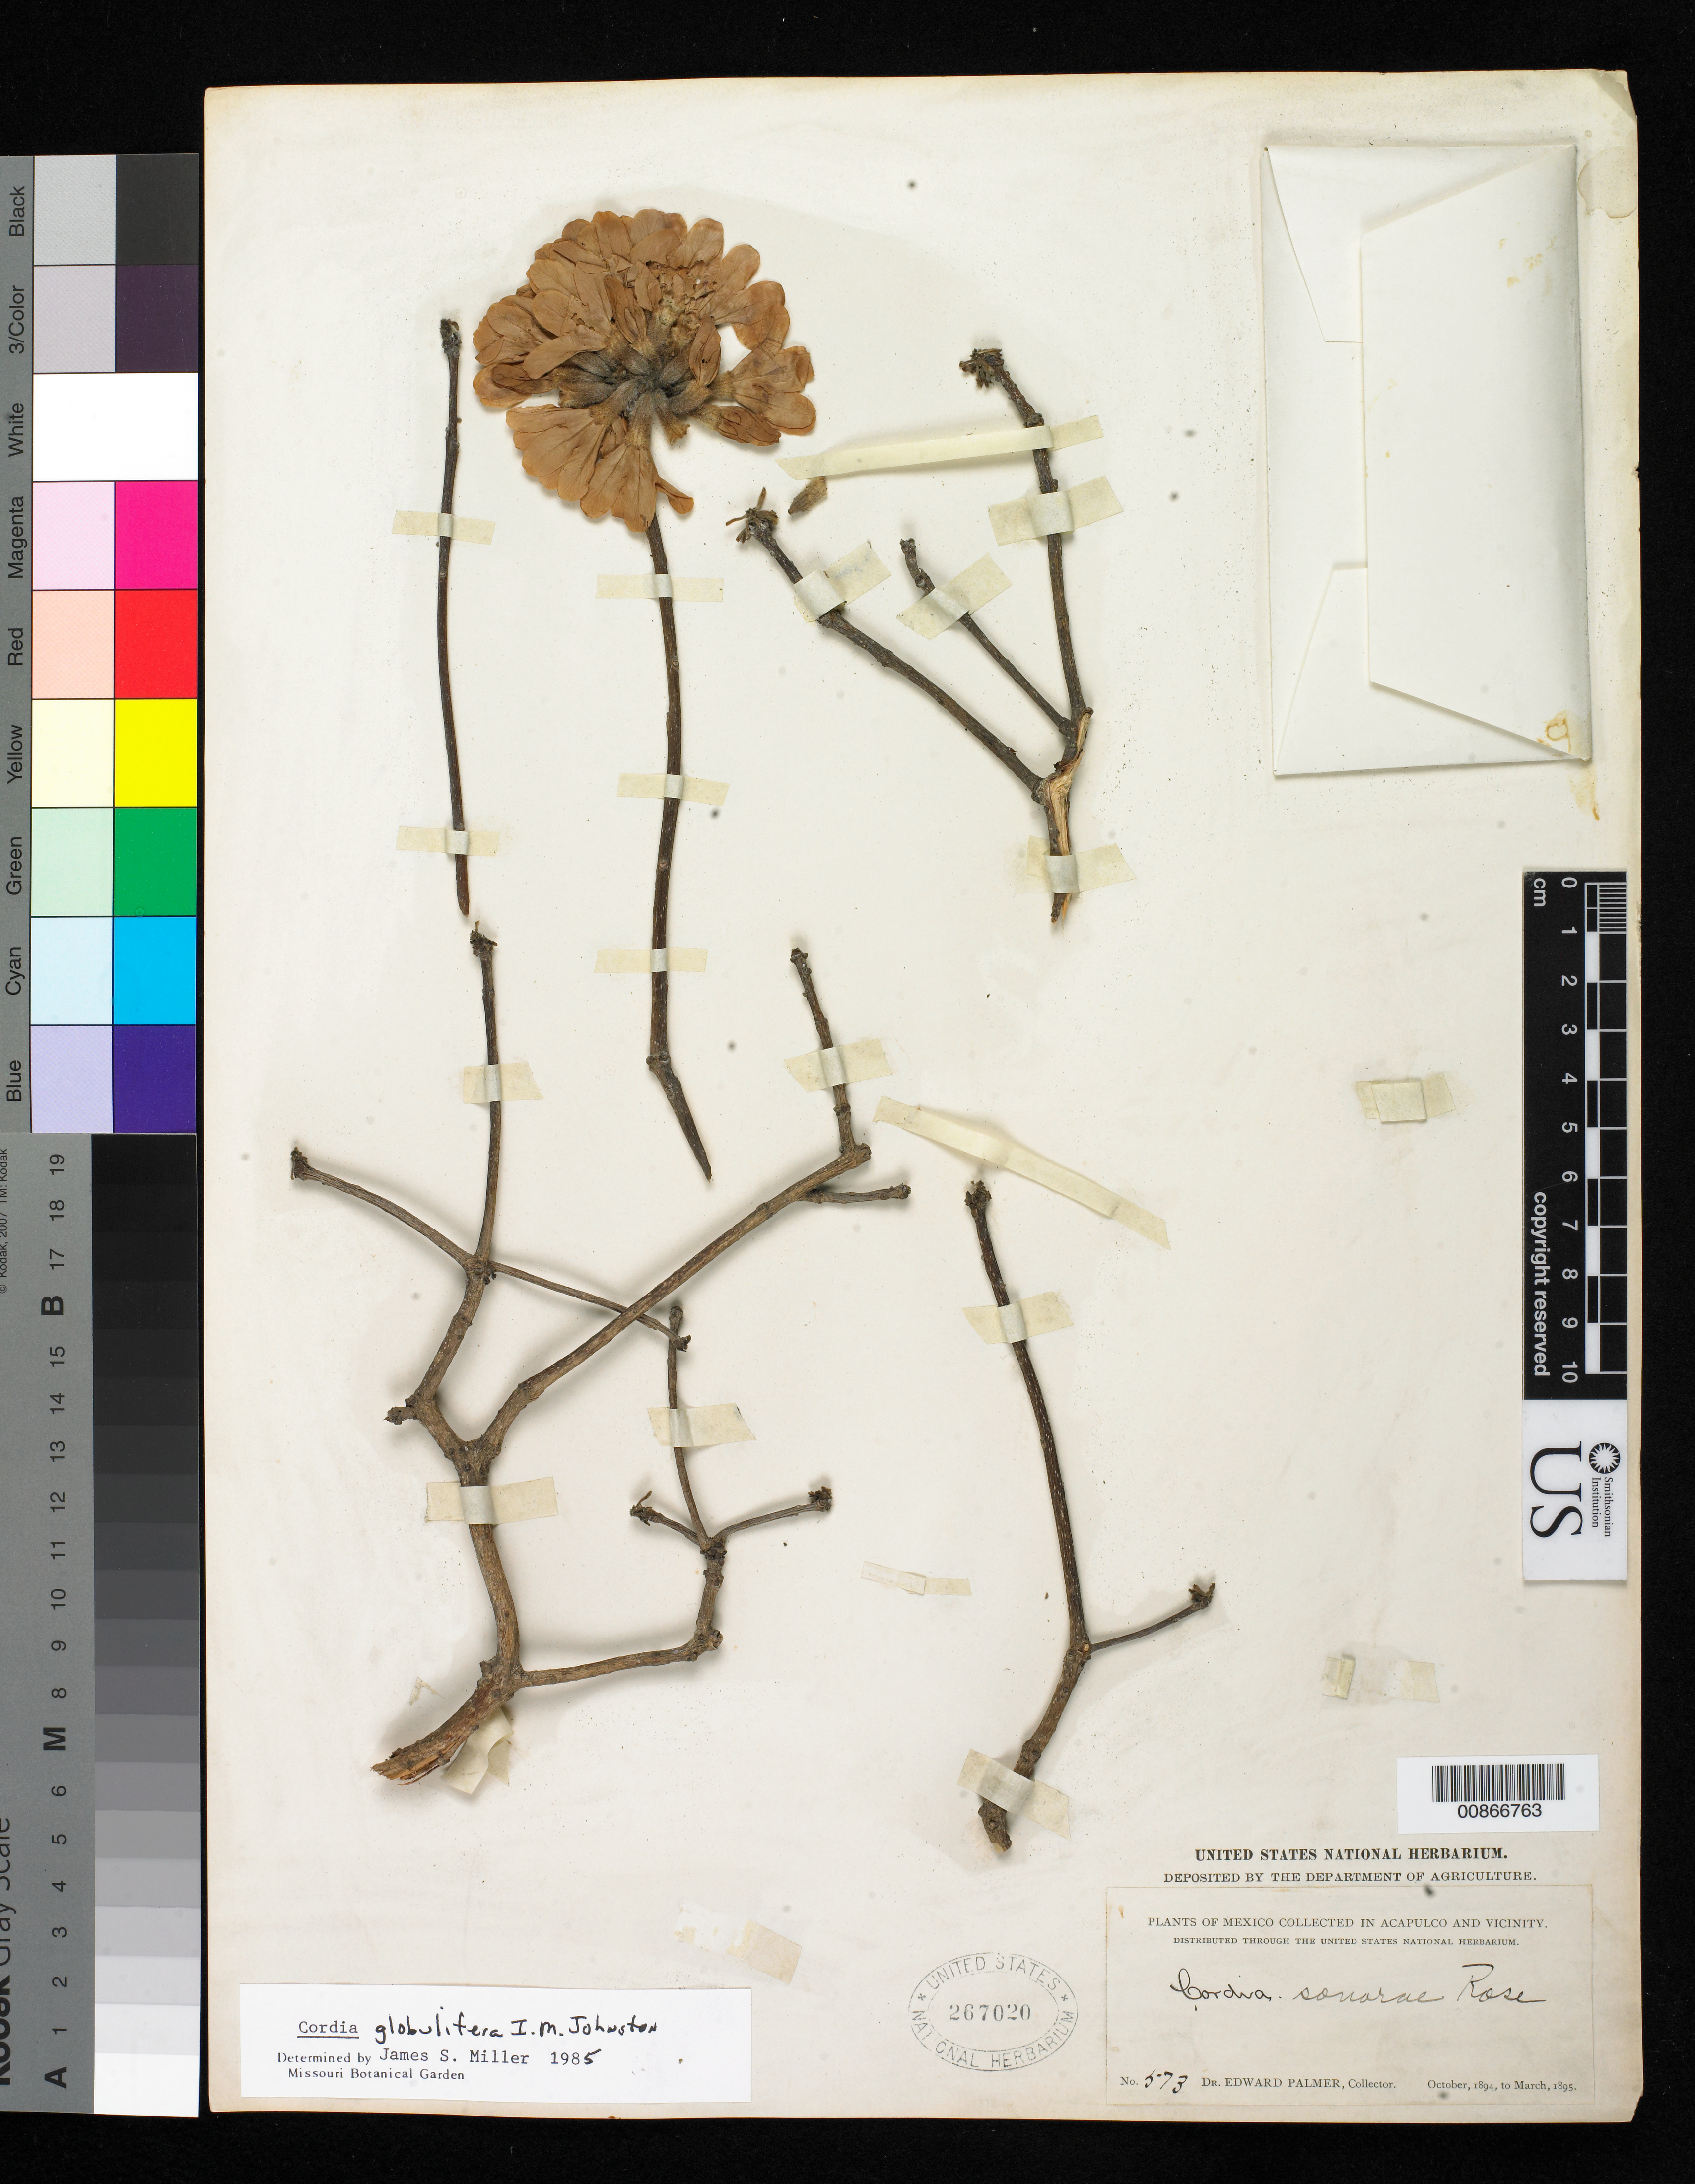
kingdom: Plantae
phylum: Tracheophyta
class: Magnoliopsida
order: Boraginales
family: Cordiaceae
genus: Cordia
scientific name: Cordia globulifera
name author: I.M. Johnst.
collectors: E. Palmer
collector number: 573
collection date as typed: Oct 1894 to -- Mar 1895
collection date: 1894-10/1895-03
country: Mexico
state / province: Guerrero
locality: Acapulco, Guerrero and vicinity.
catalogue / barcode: US 267020